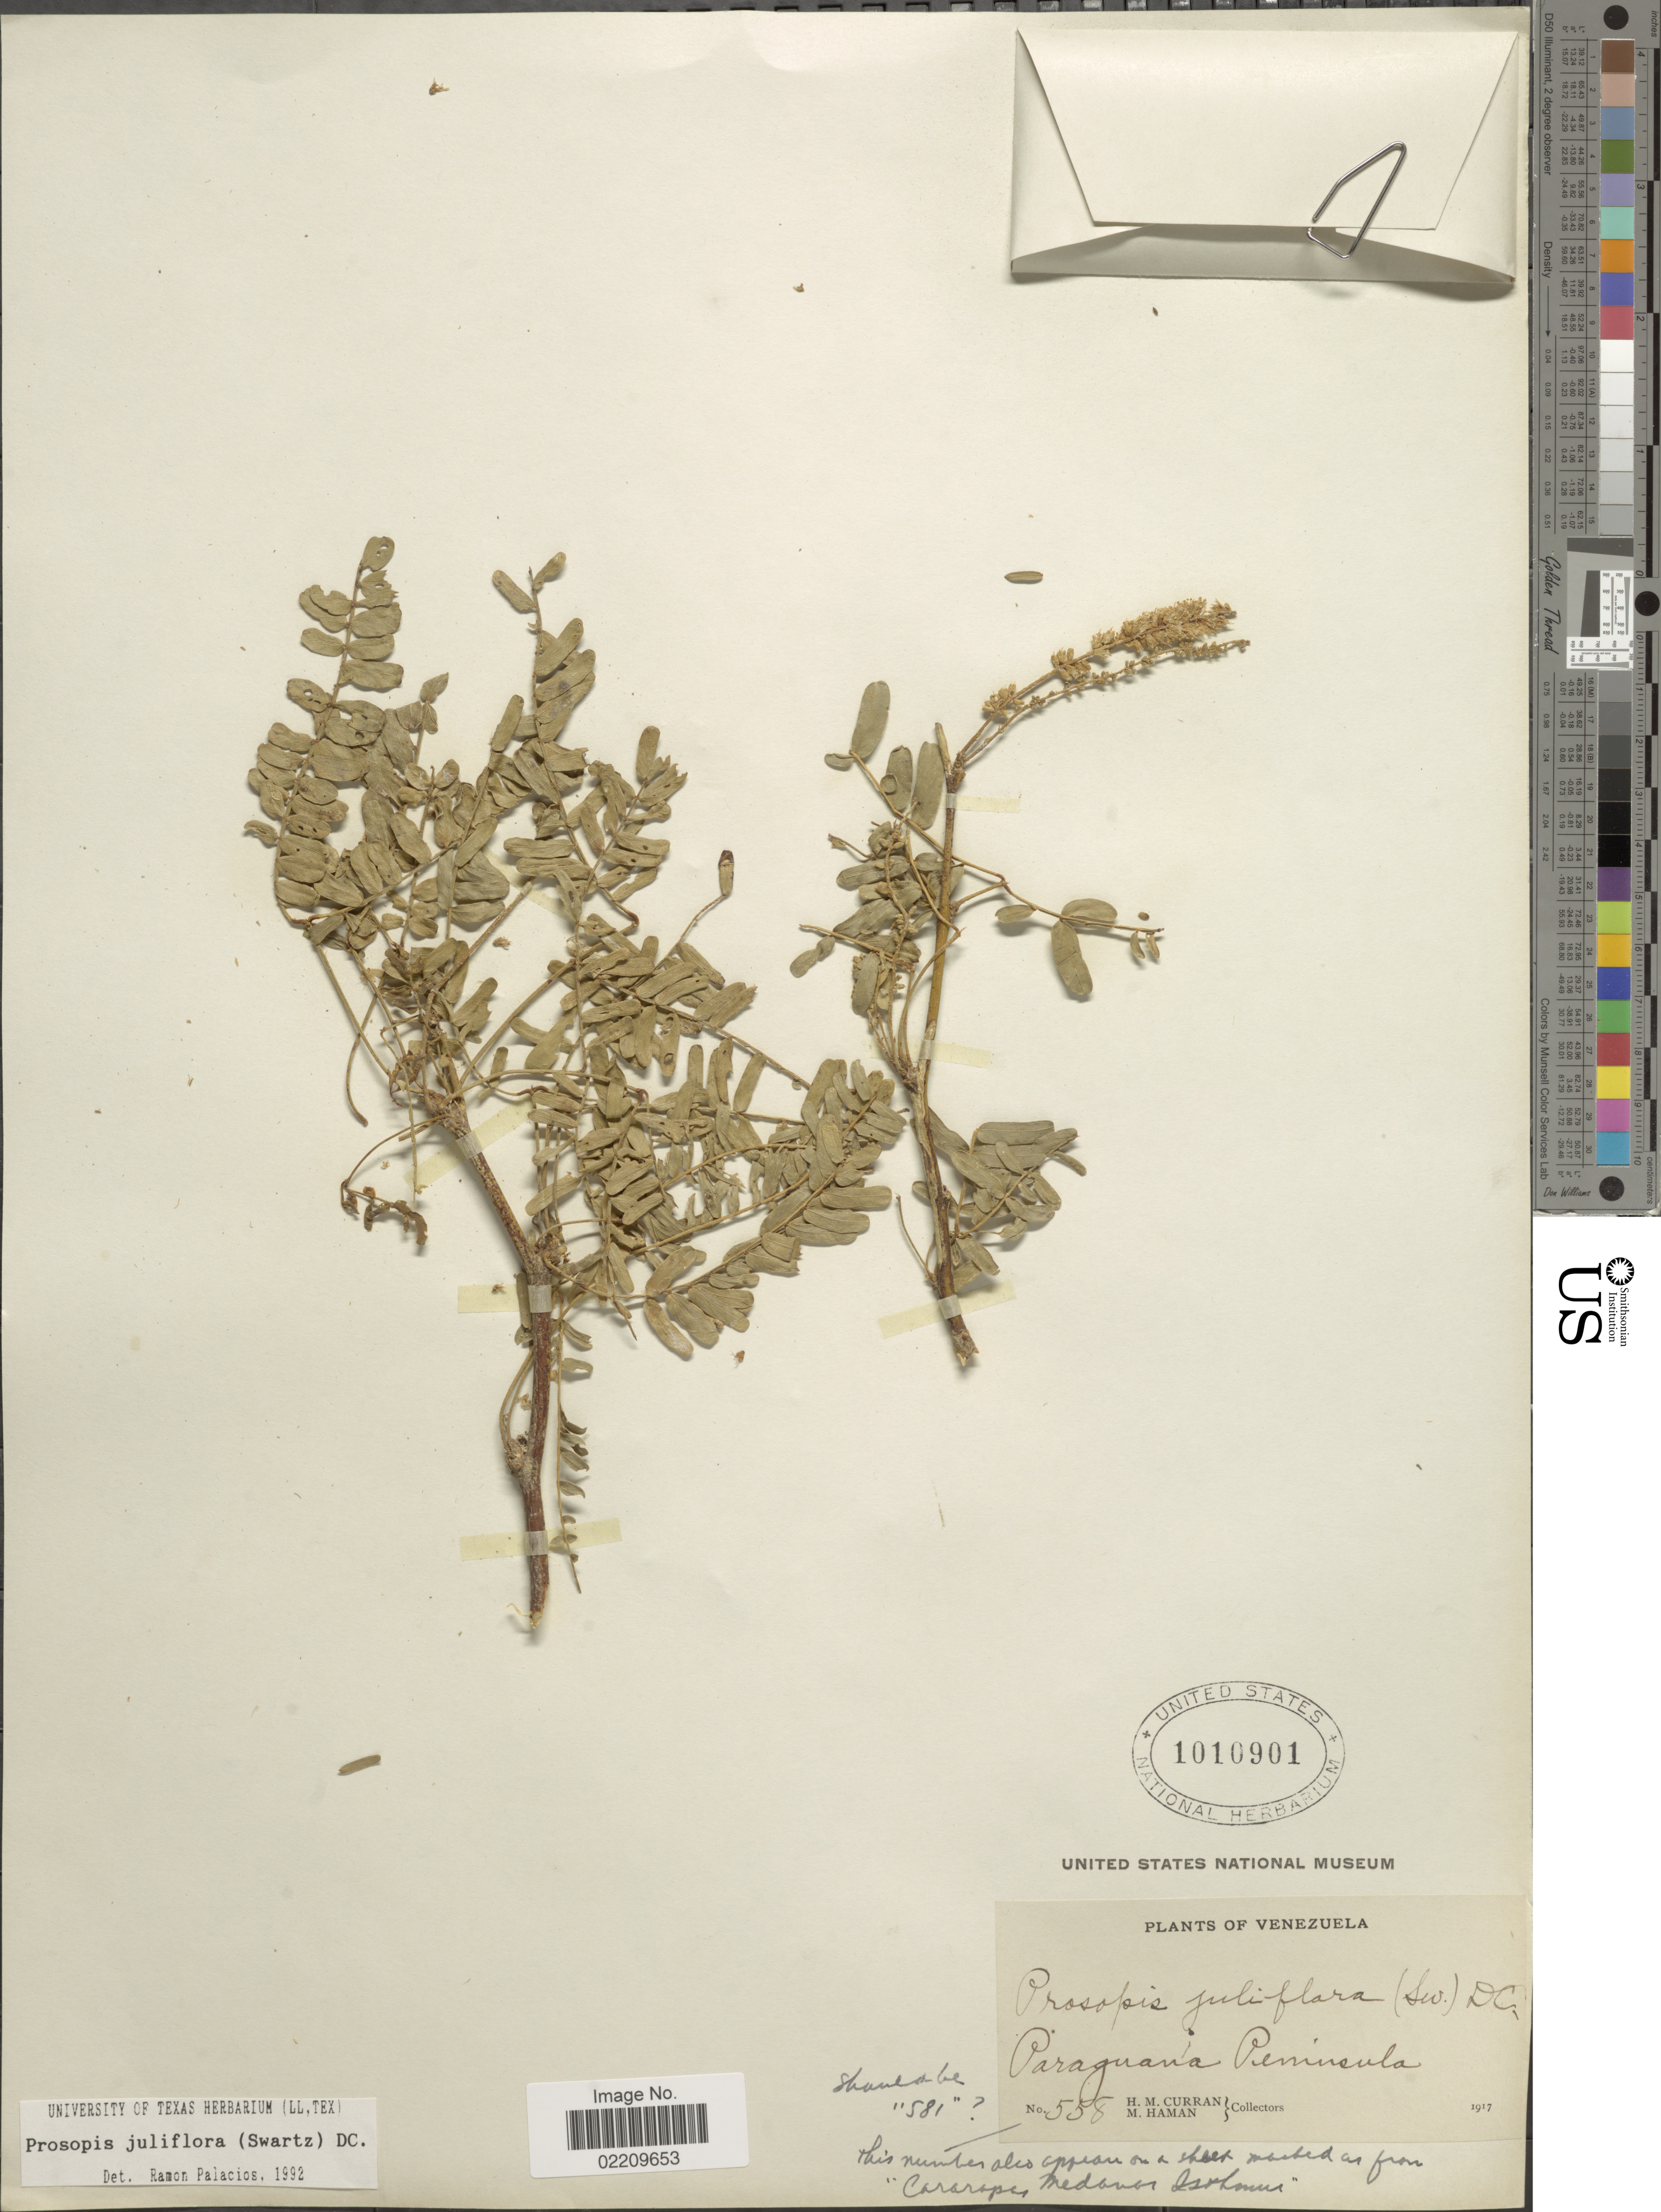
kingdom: Plantae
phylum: Tracheophyta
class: Magnoliopsida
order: Fabales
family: Fabaceae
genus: Neltuma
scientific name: Neltuma juliflora var. juliflora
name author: (Sw.) Raf.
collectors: H. M. Curran & M. Haman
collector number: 558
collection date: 1917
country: Venezuela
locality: Paraguania Penninsula.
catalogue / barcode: US 1010901